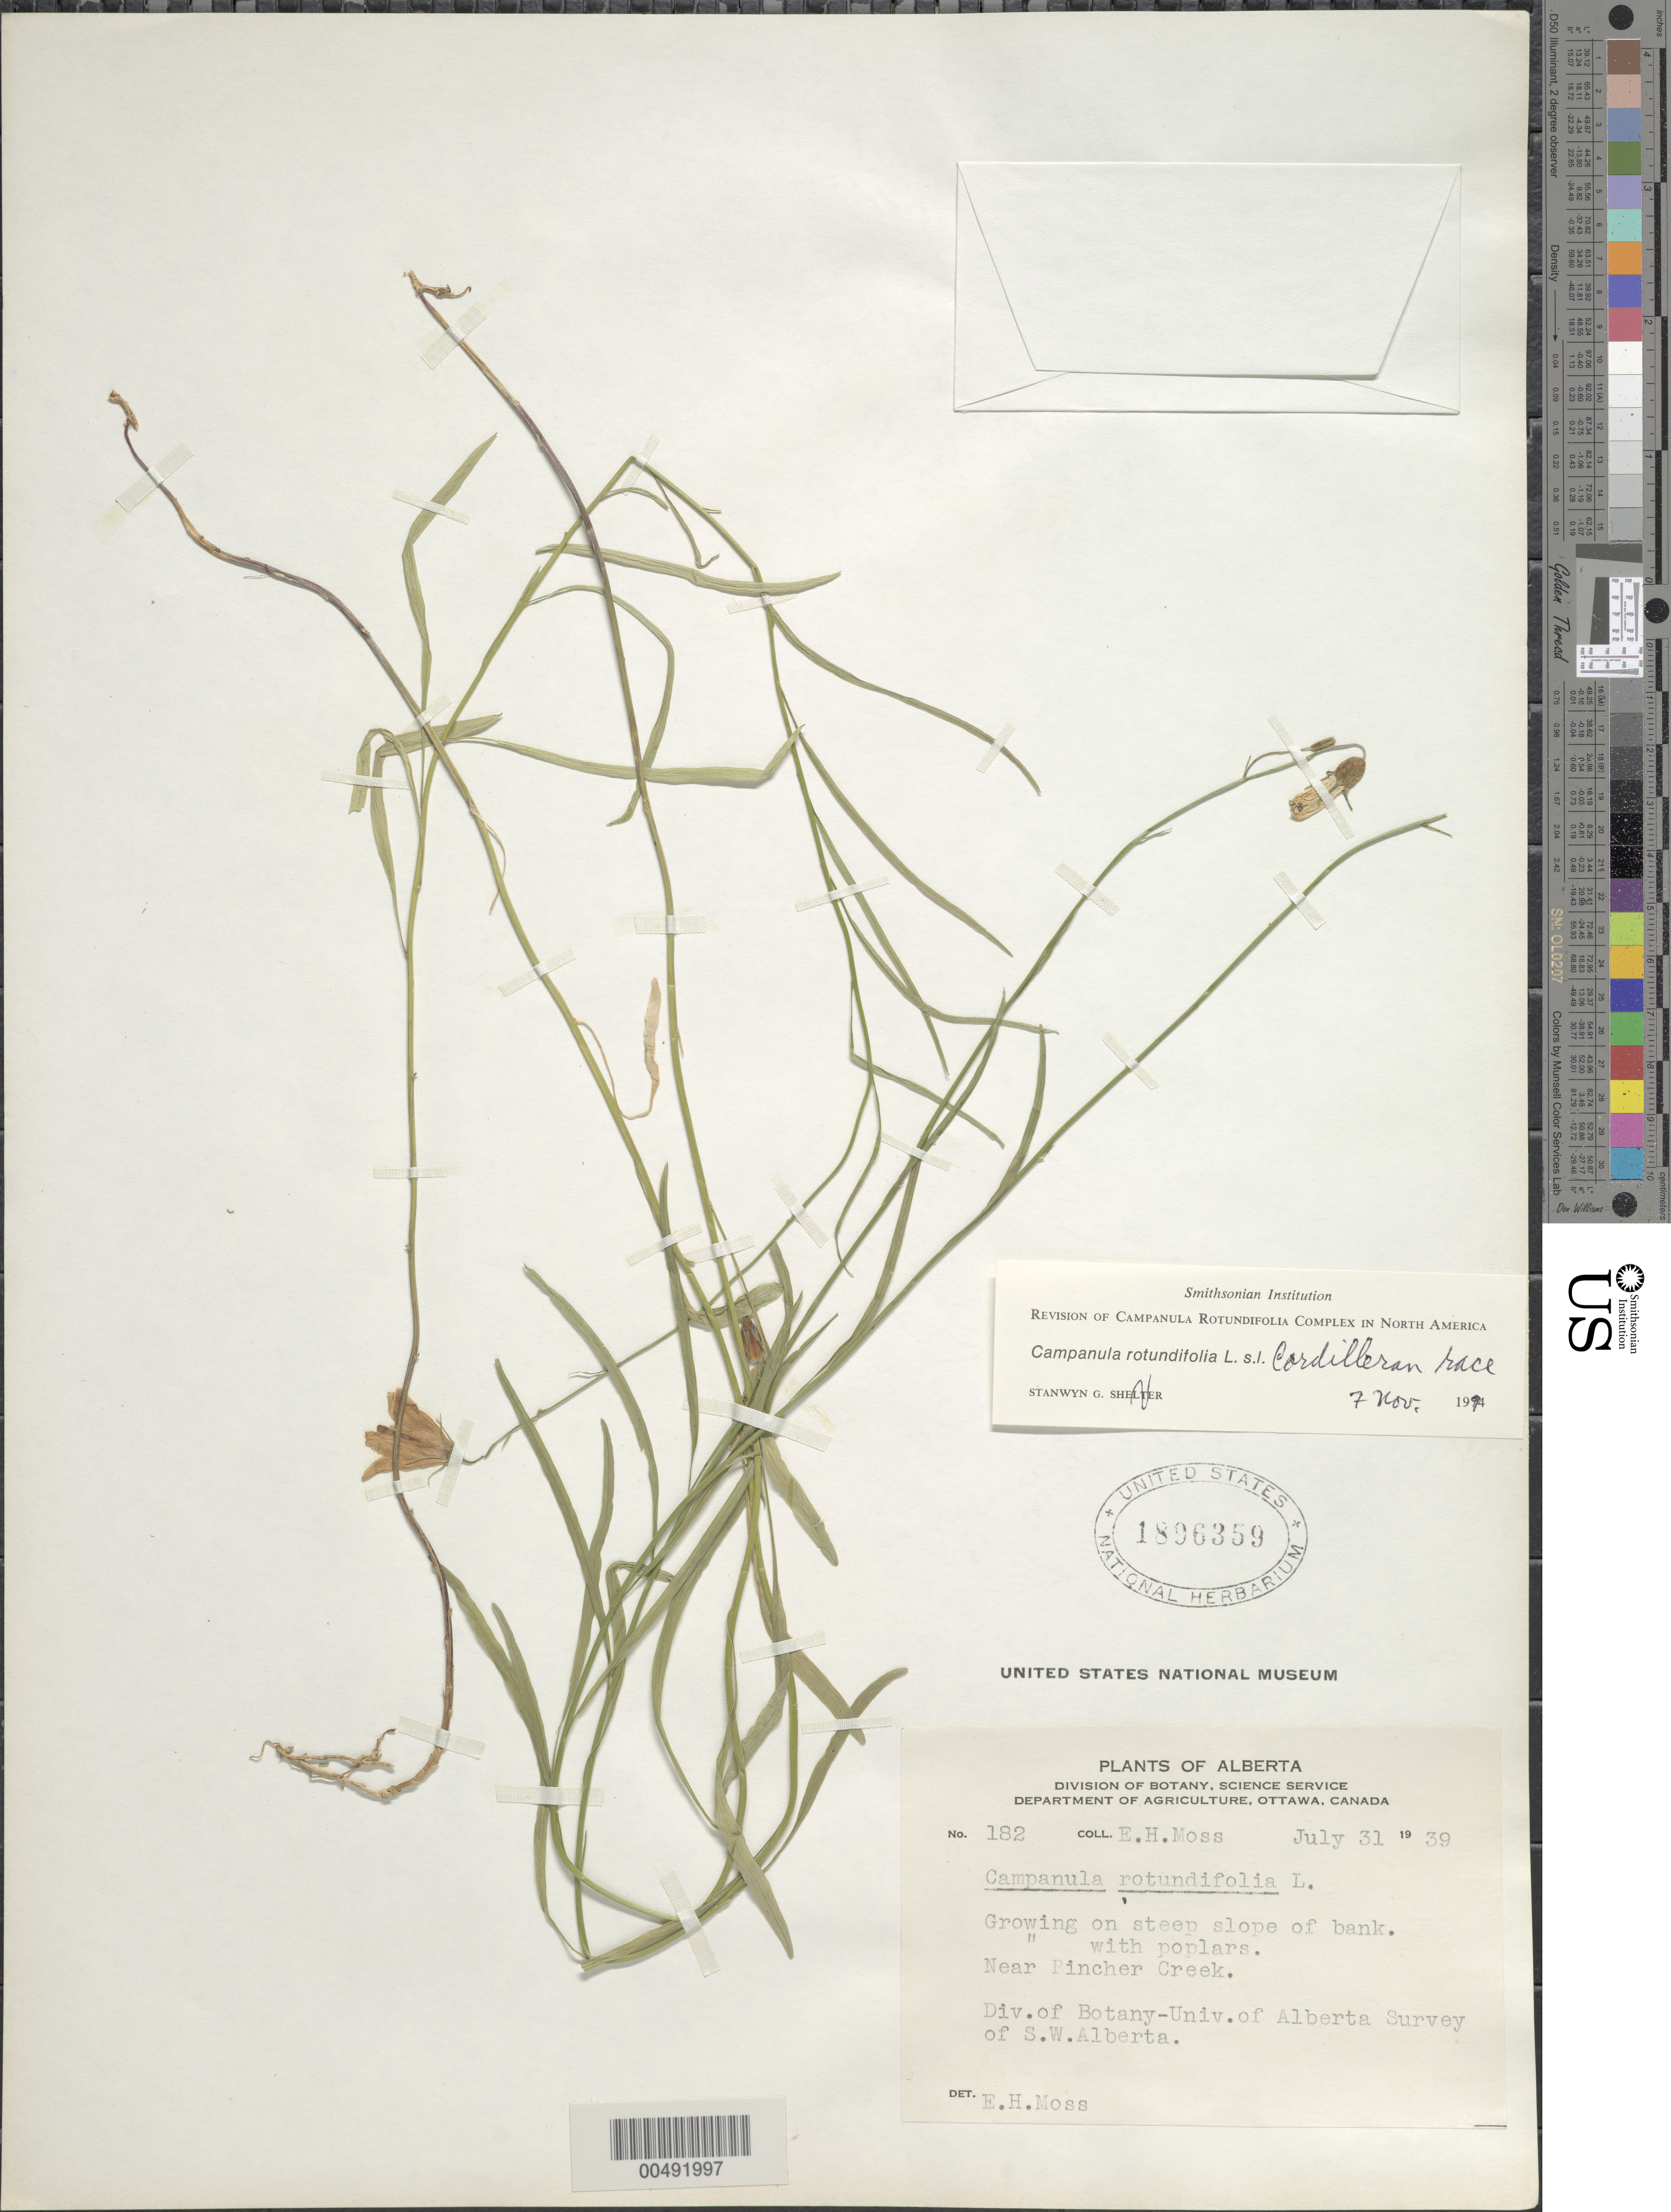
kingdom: Plantae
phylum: Tracheophyta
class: Magnoliopsida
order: Asterales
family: Campanulaceae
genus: Campanula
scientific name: Campanula rotundifolia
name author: L.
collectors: E. Moss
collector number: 182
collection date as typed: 31 Jul 1939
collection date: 1939-07-31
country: Canada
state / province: Alberta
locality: near Pincher Creek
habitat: growing on steep slope of bank; growing with poplars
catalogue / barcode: US 1896359